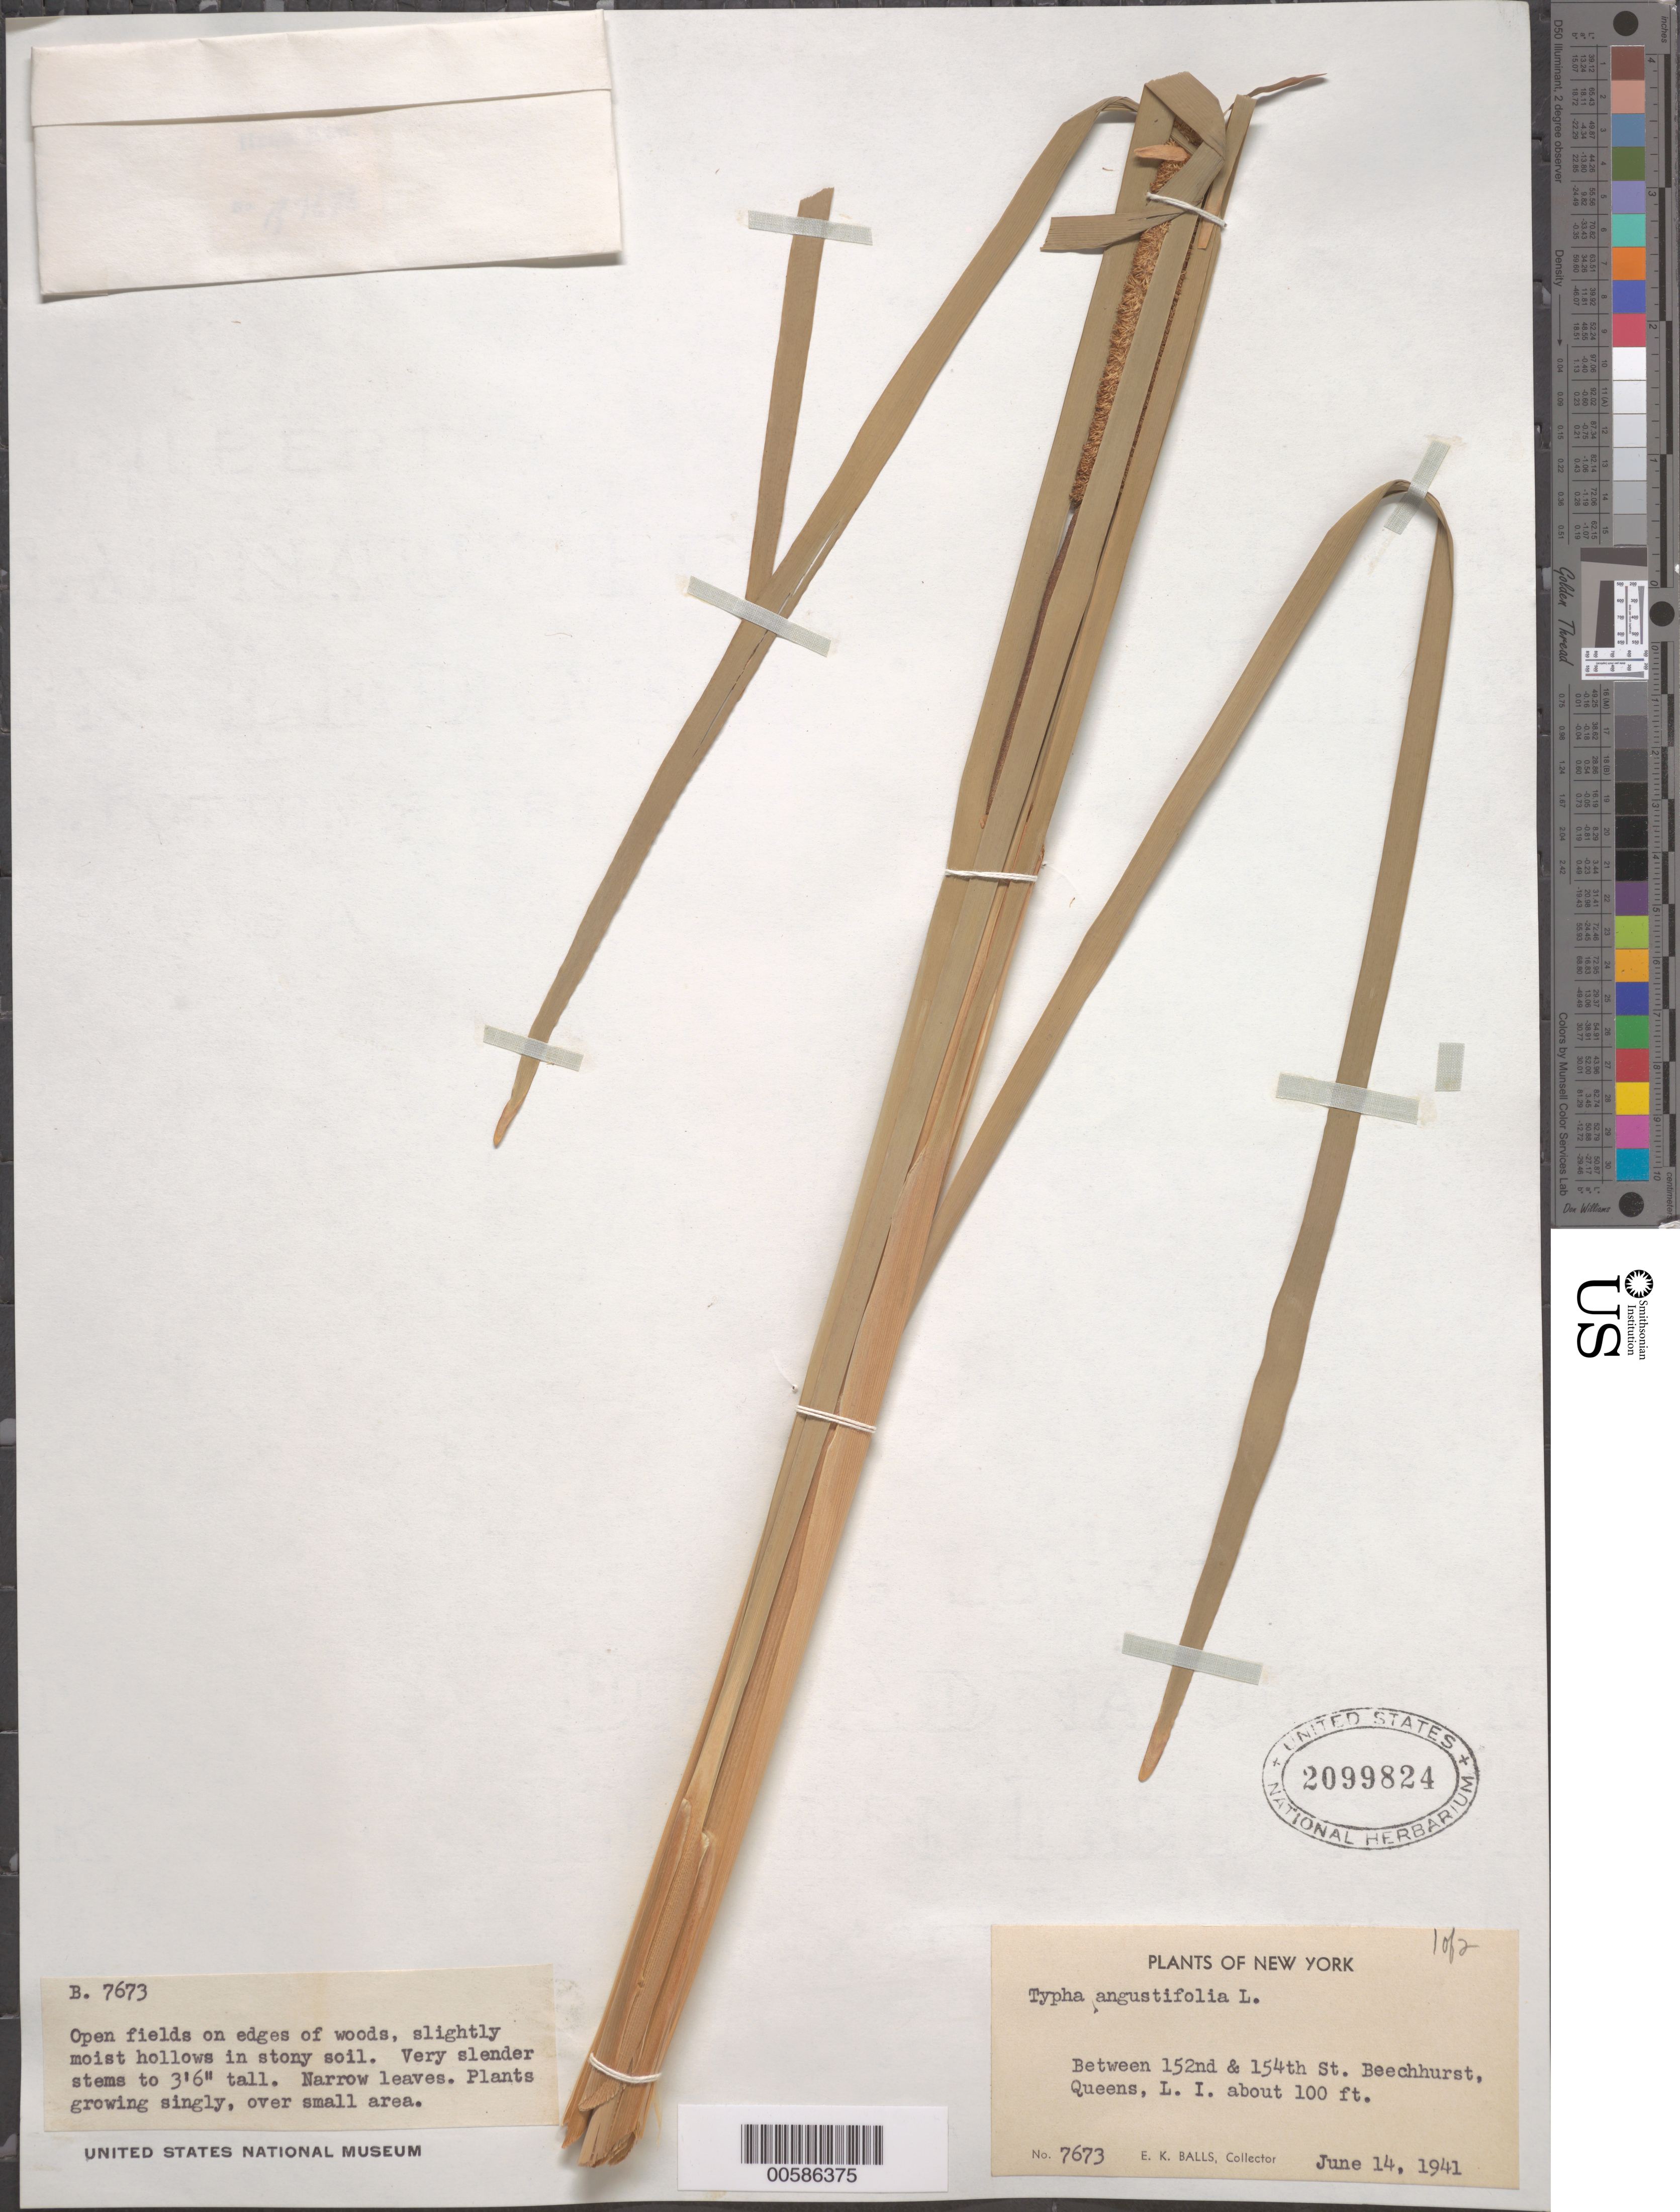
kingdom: Plantae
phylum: Tracheophyta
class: Liliopsida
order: Poales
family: Typhaceae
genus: Typha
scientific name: Typha angustifolia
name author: L.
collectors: E. K. Balls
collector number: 7673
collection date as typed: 14 Jun 1941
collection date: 1941-06-14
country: United States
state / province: New York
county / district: Queens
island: Long Island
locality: Between 152nd & 154th St., Beechhurst, Queens, L.I.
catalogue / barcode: US 2099824